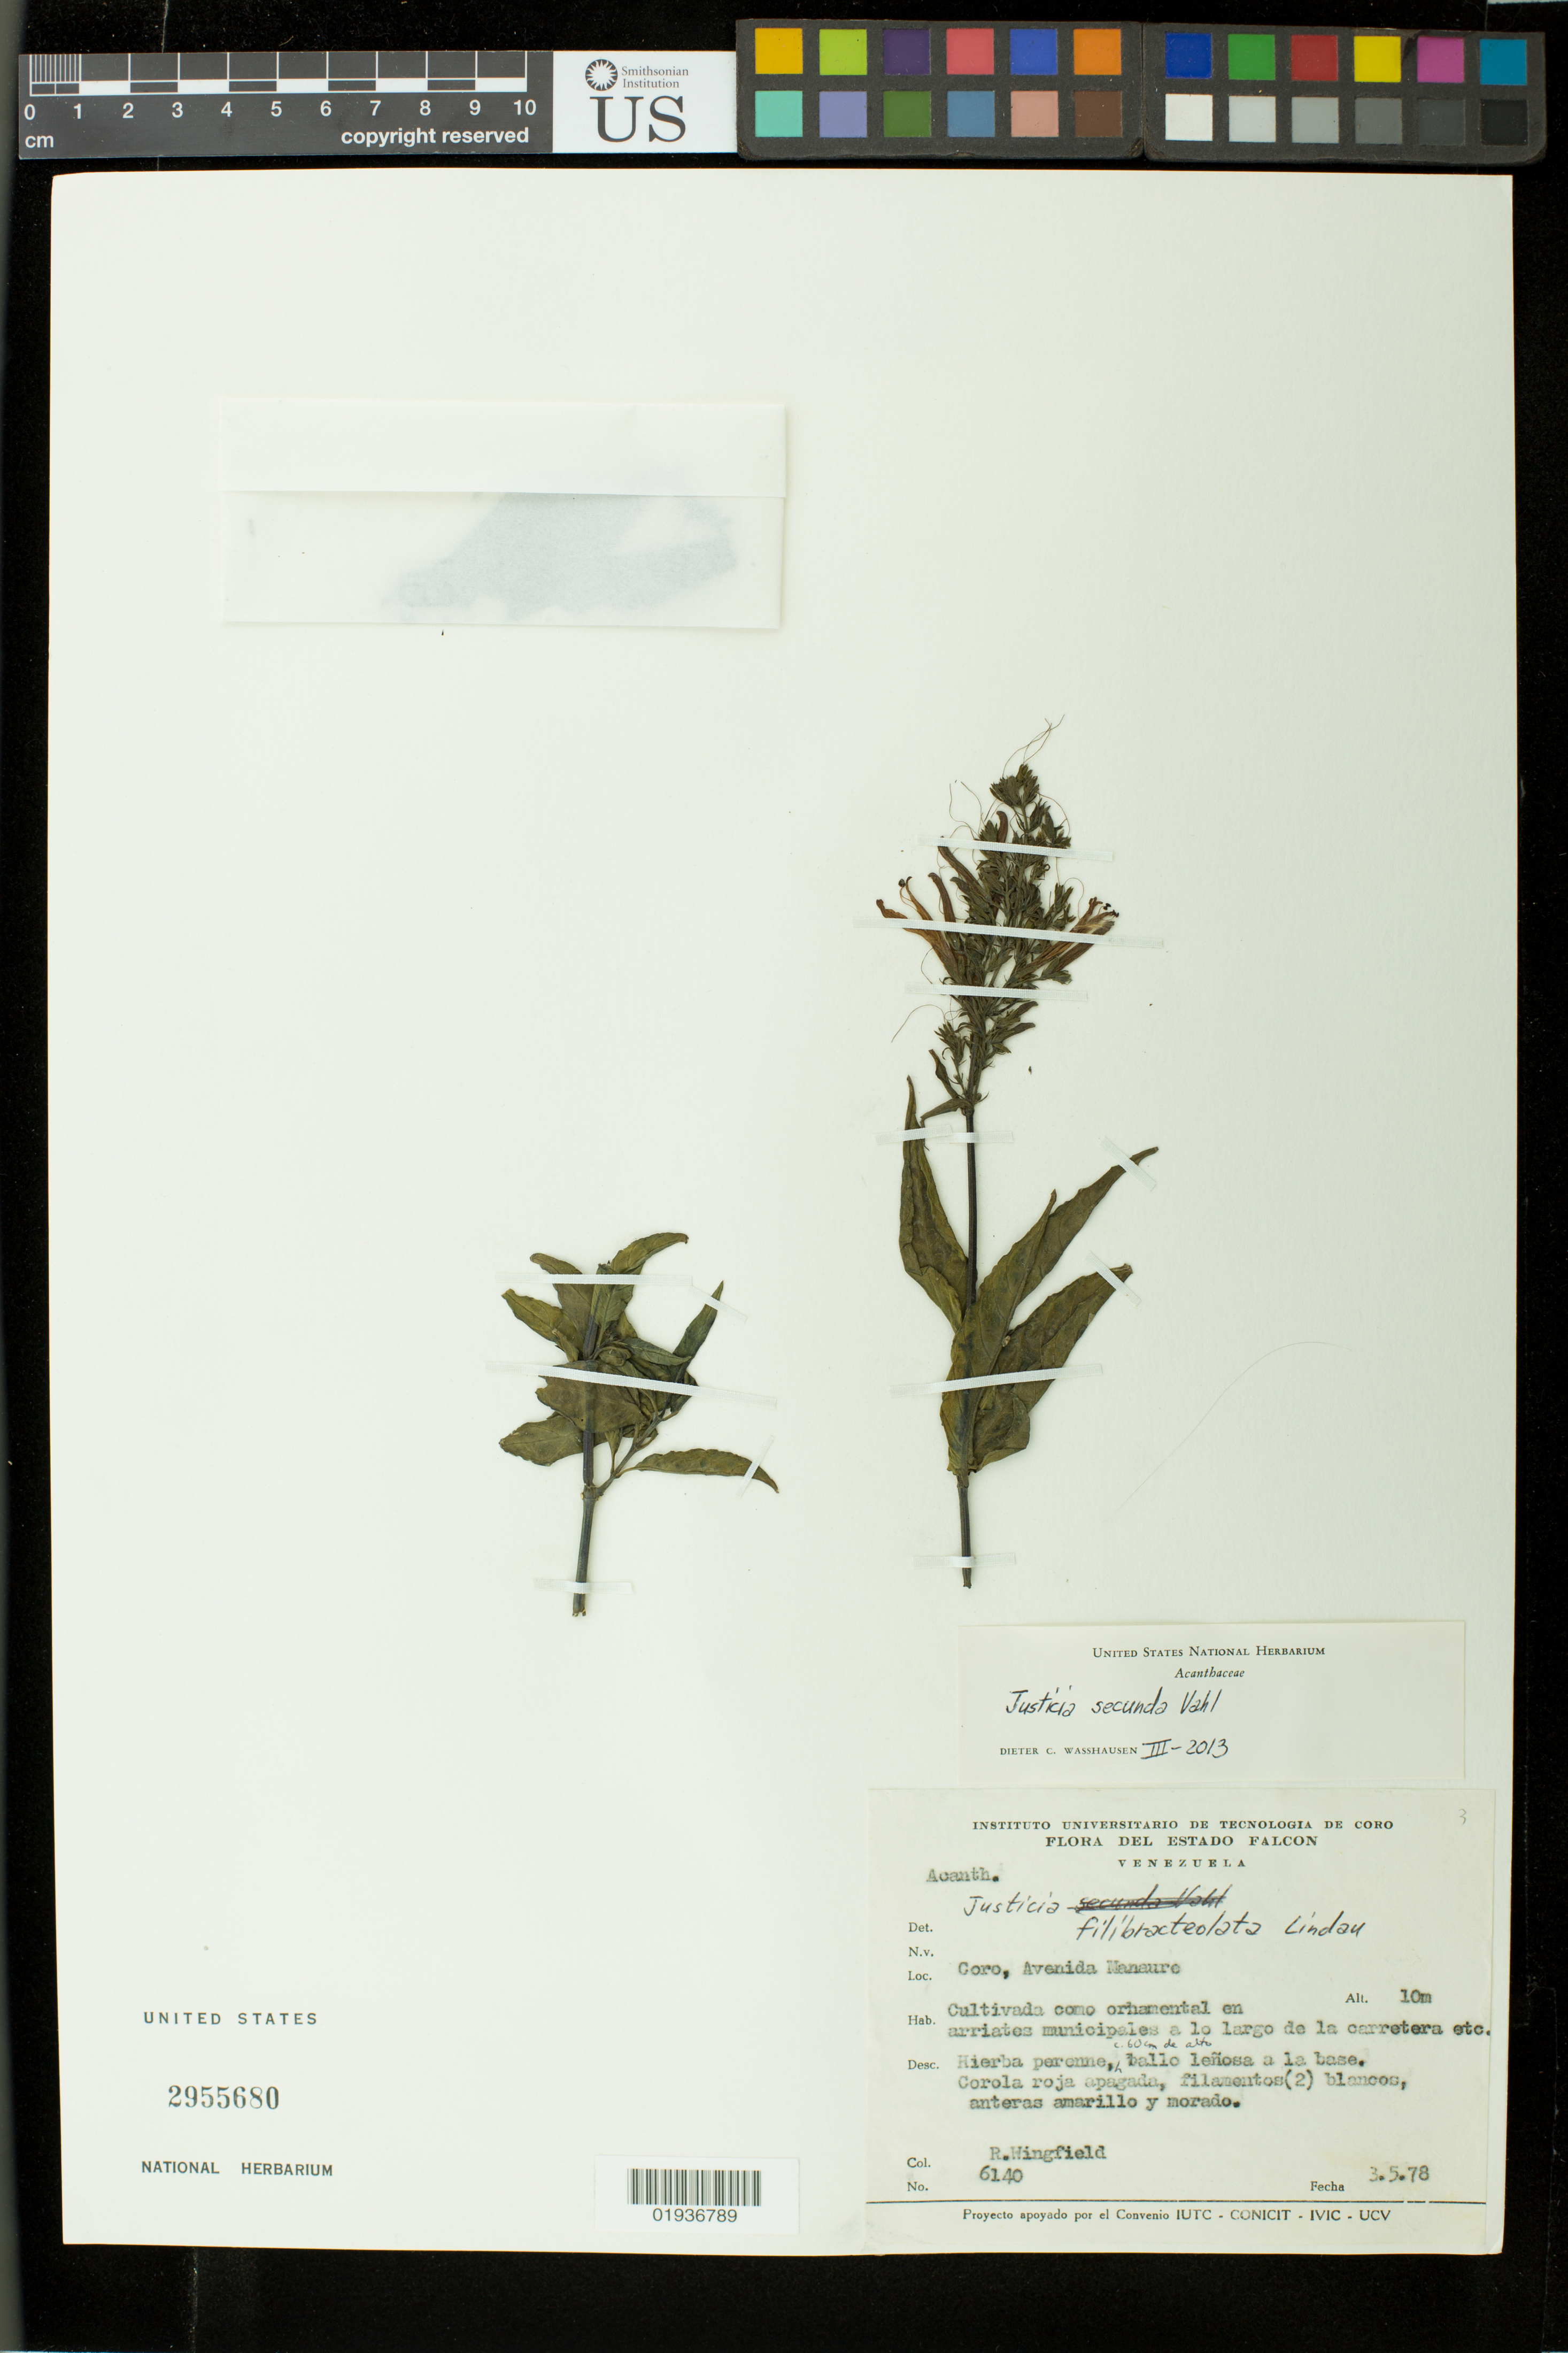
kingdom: Plantae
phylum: Tracheophyta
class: Magnoliopsida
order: Lamiales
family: Acanthaceae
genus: Justicia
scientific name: Justicia secunda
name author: Vahl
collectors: R. Wingfield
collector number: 6140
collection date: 1978-05-03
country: Venezuela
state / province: Falcón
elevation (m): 10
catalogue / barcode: US 2955680